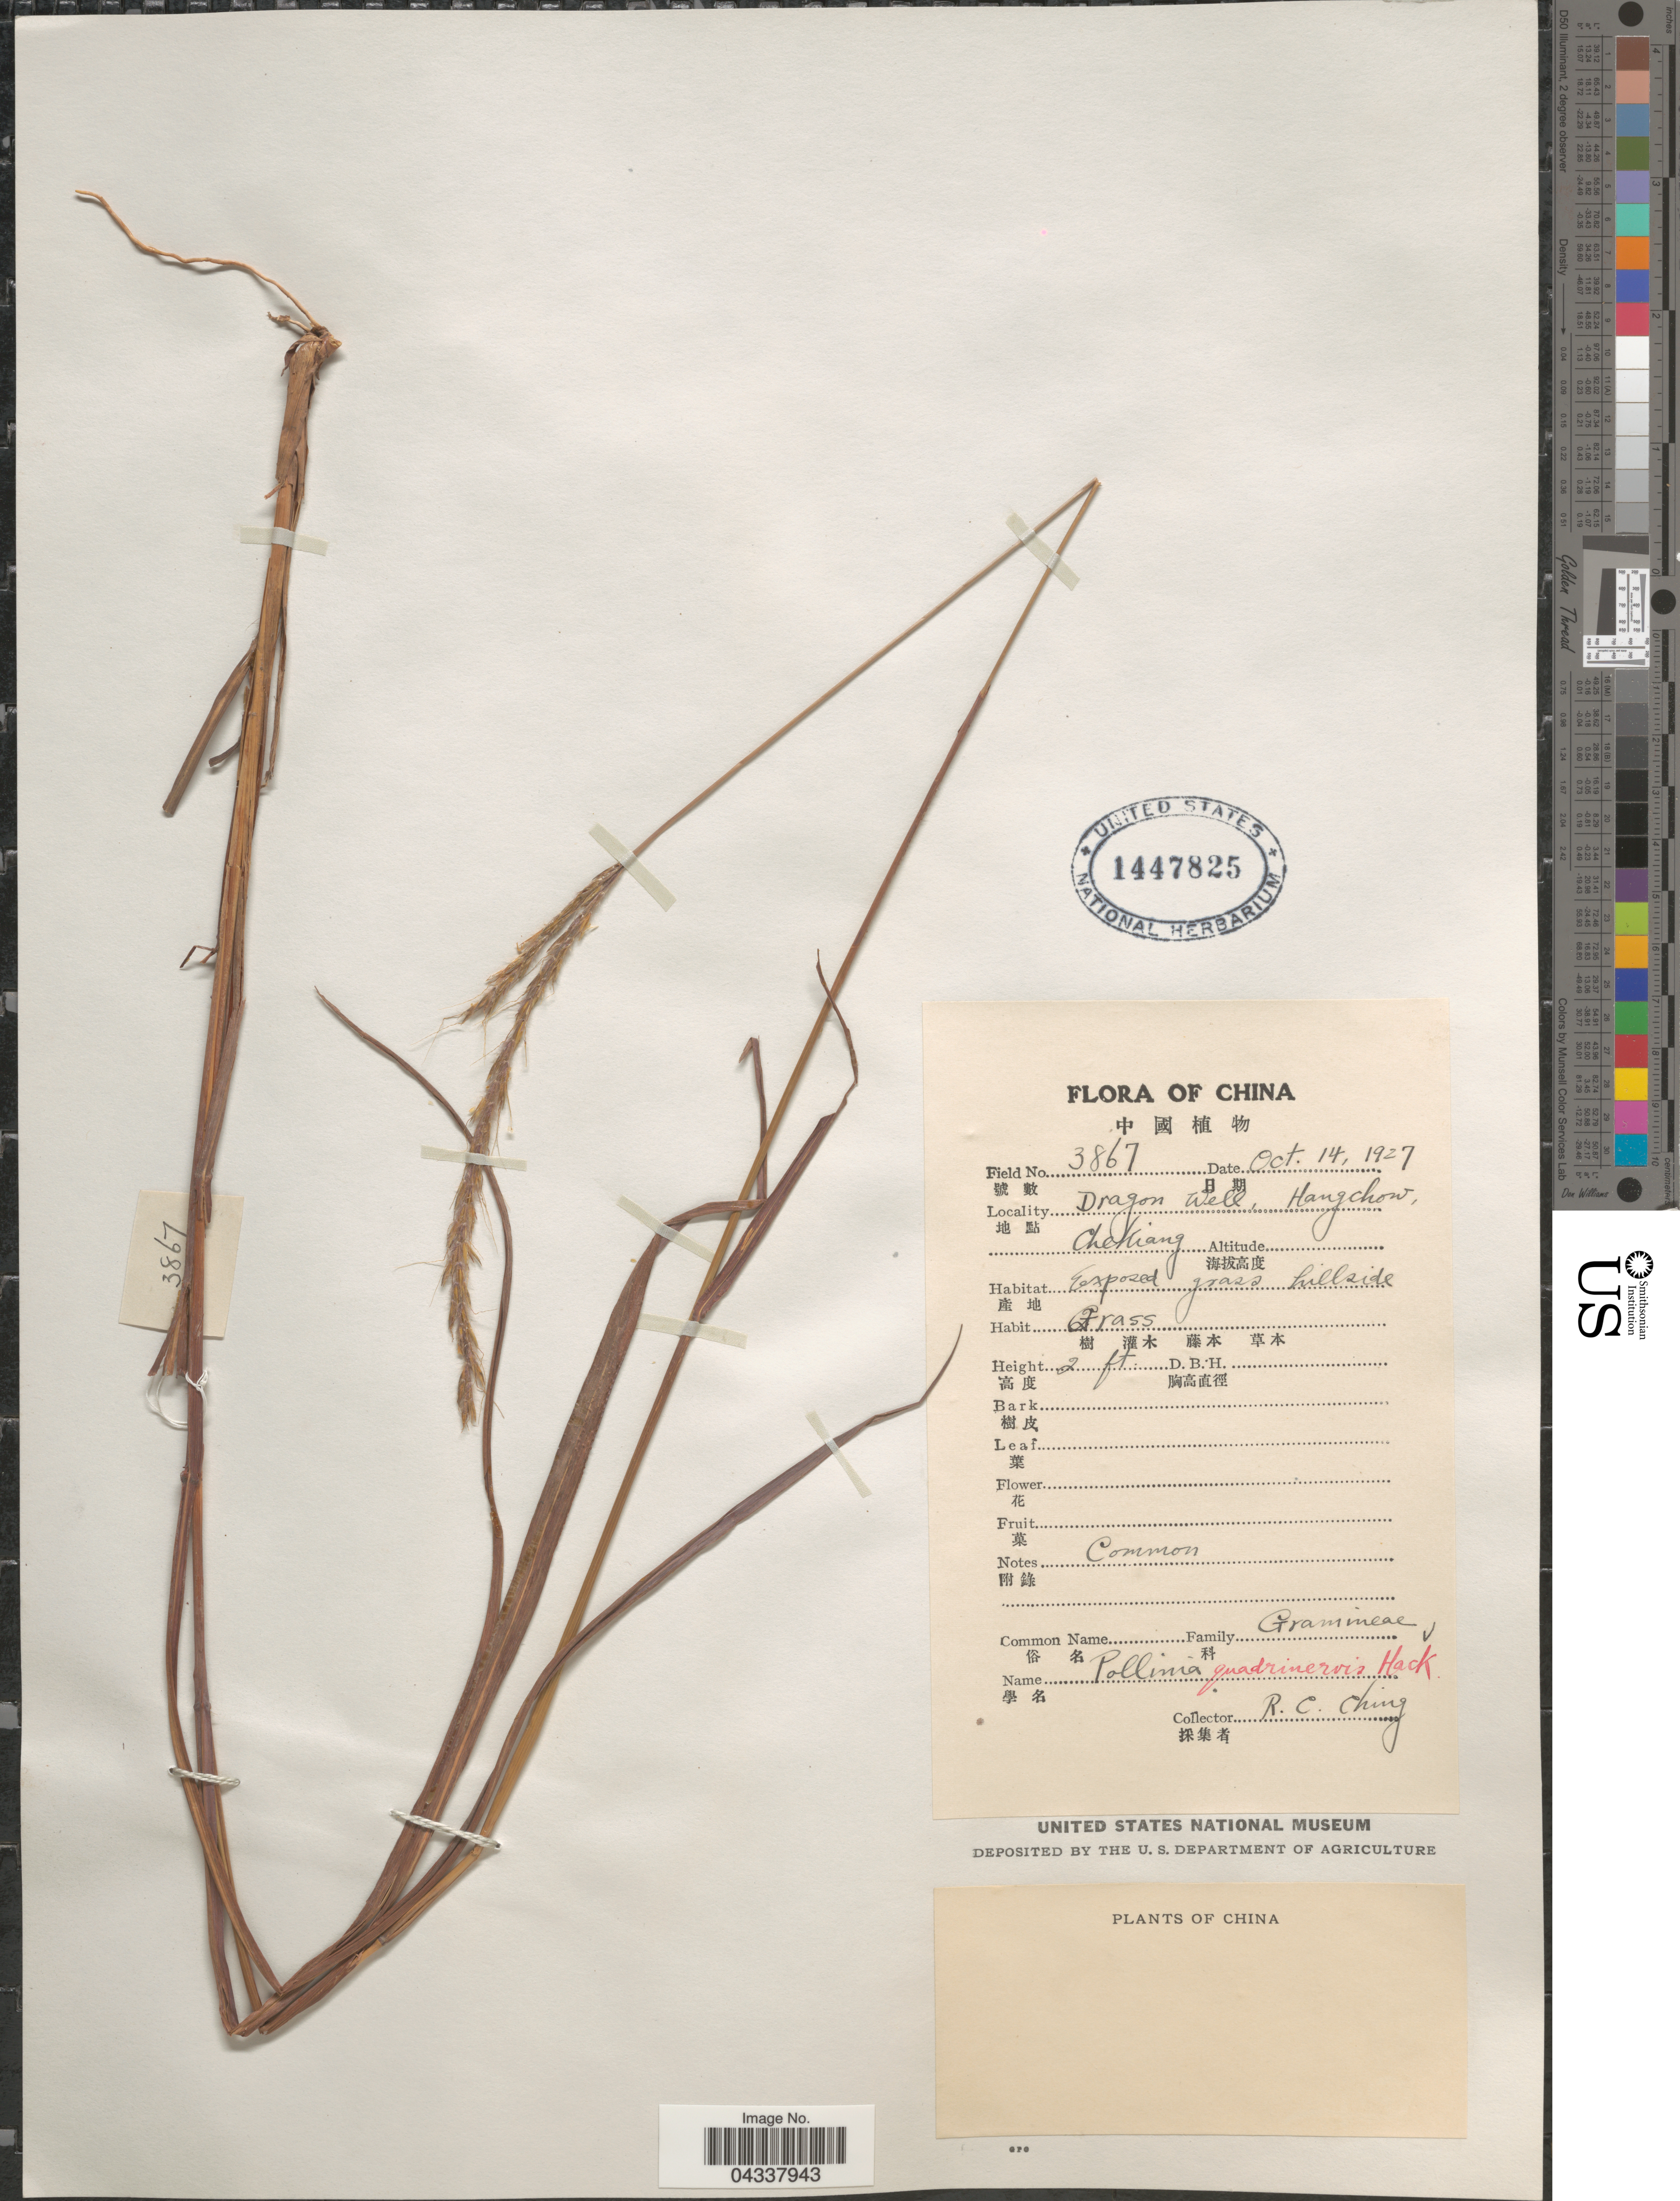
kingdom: Plantae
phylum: Tracheophyta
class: Liliopsida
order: Poales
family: Poaceae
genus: Pseudopogonatherum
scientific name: Pseudopogonatherum quadrinerve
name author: (Hack.) Ohwi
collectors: R. C. Ching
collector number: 3867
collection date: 1927-10-14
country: China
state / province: Zhejiang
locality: Dragon Well, Hangchow, Chekiang.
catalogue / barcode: US 1447825